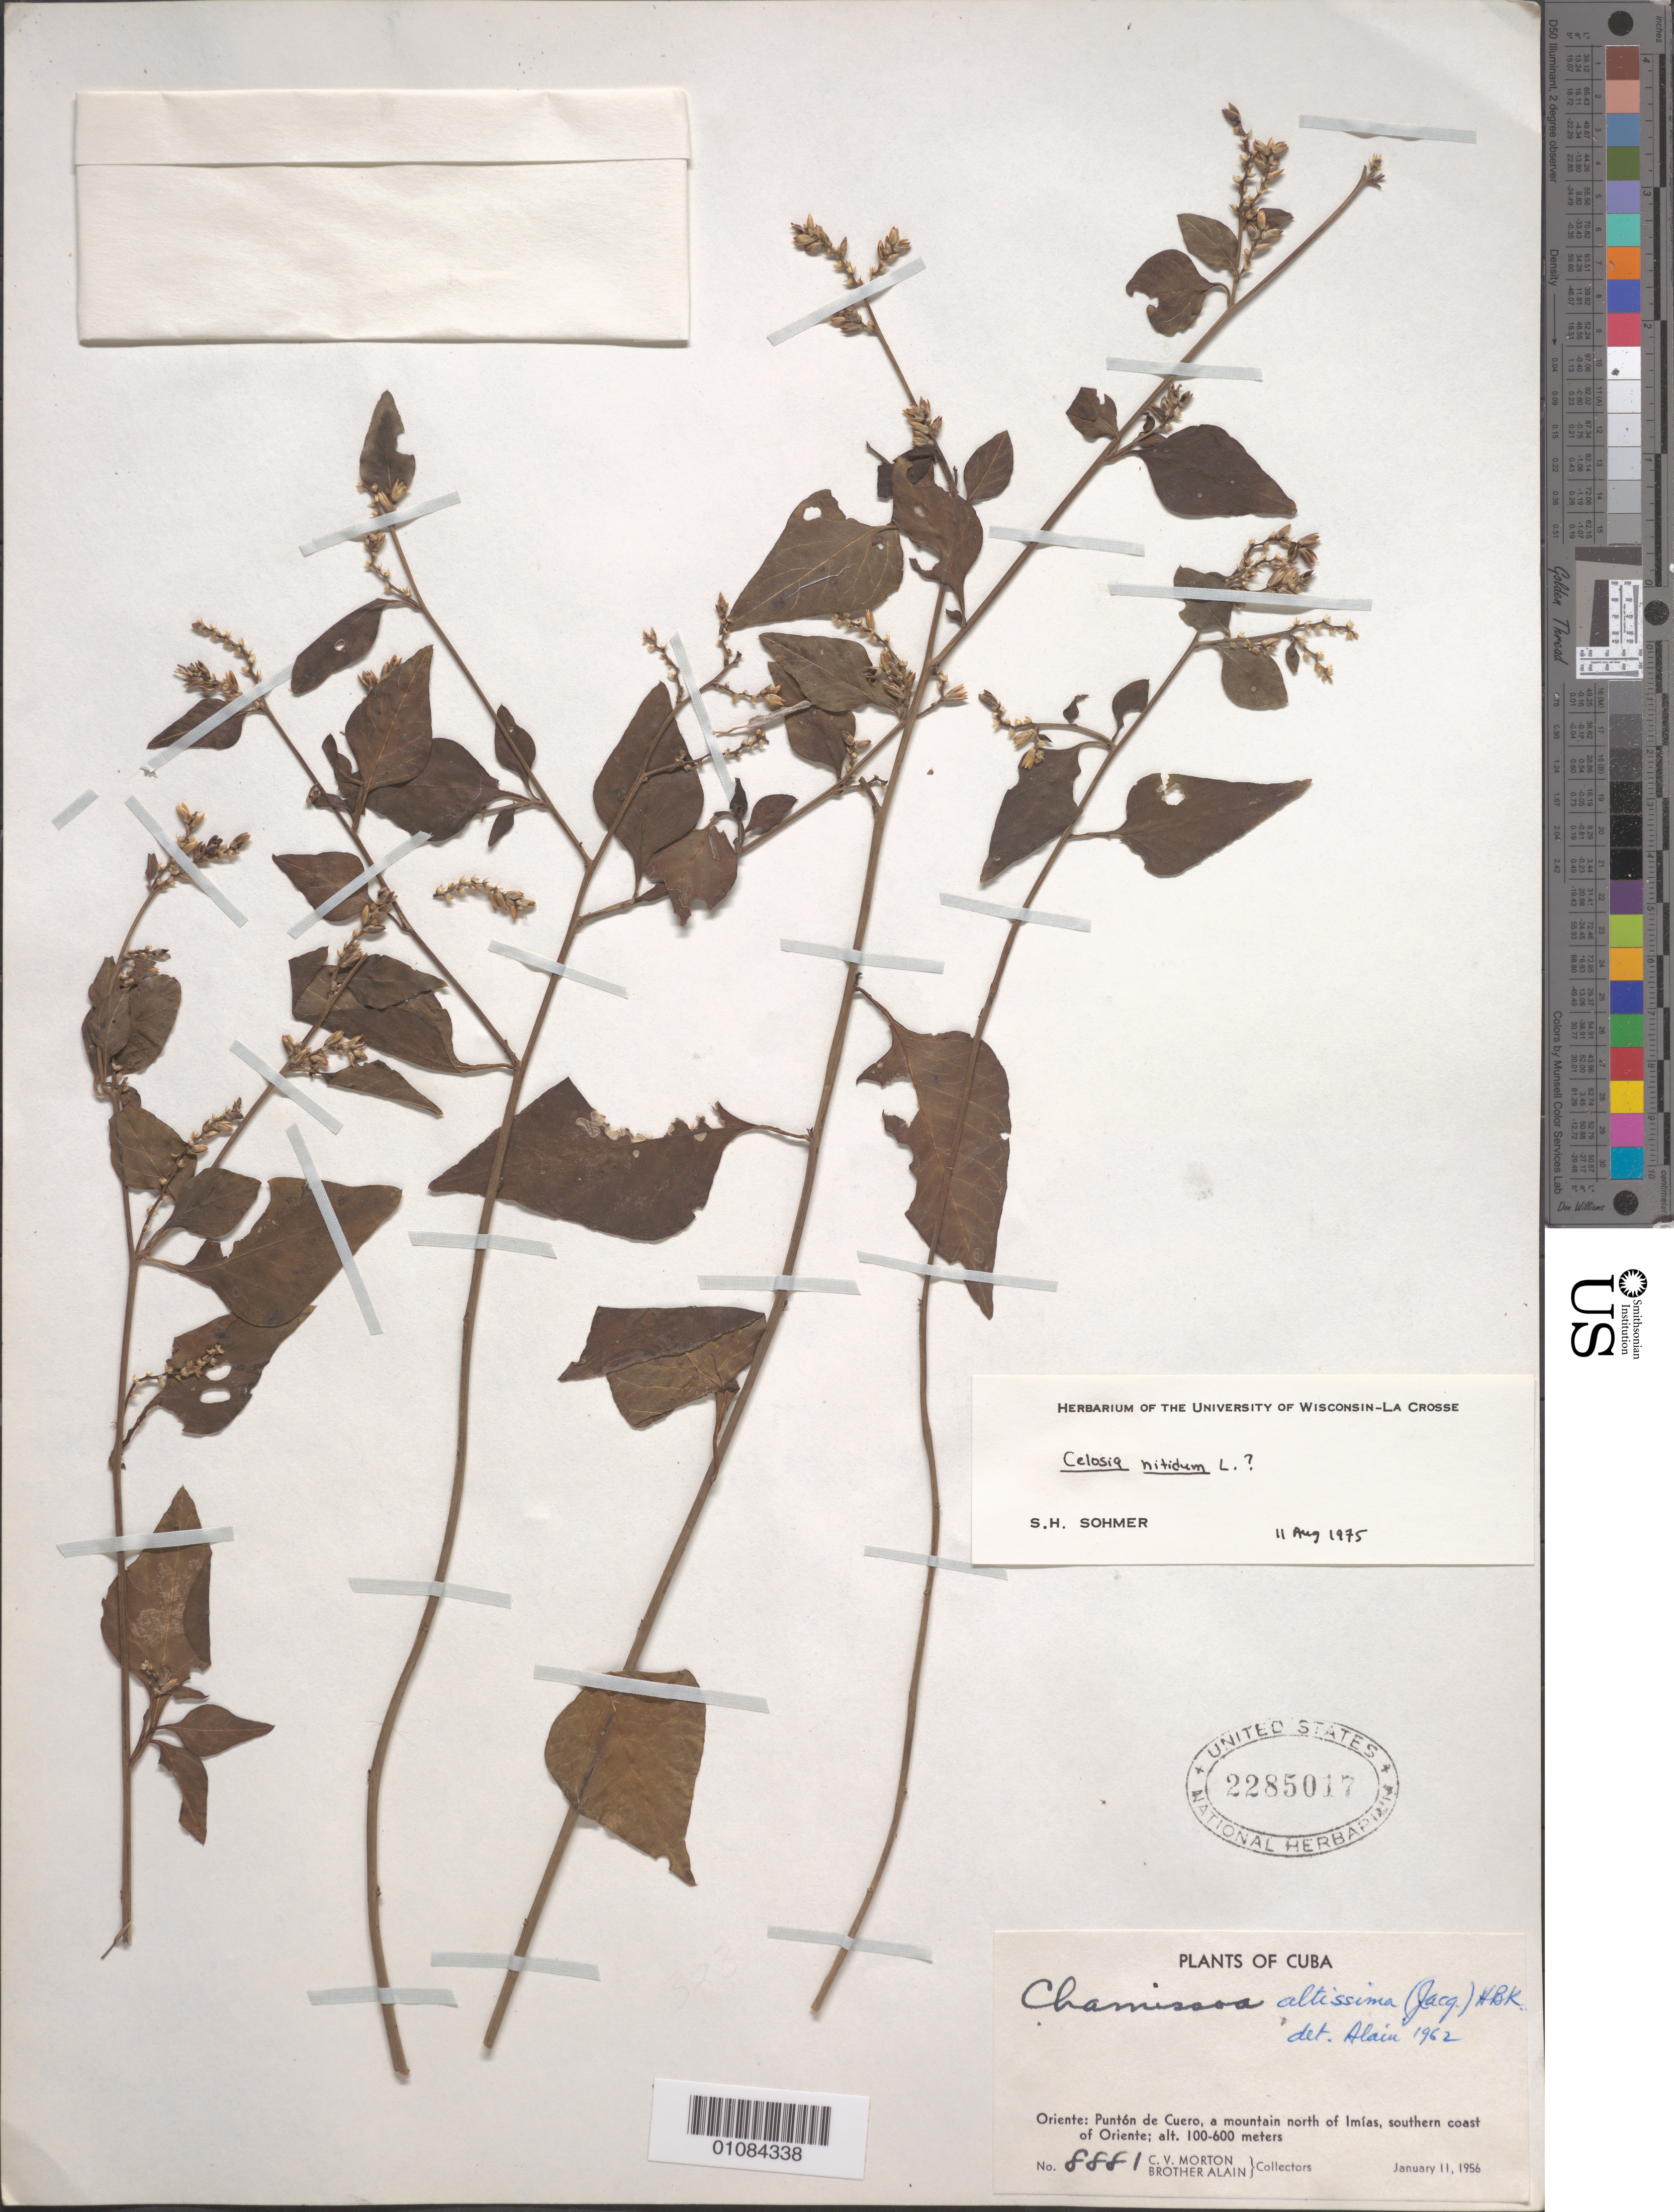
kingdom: Plantae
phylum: Tracheophyta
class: Magnoliopsida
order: Caryophyllales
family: Amaranthaceae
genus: Chamissoa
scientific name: Chamissoa altissima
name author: (Jacq.) Kunth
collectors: C. V. Morton & A. H. Liogier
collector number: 8881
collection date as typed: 11 Jan 1956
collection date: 1956-01-11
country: Cuba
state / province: Guantanamo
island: Cuba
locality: Oriente: PUnton de Cuero, a mountain N of Imias, S coast of Oriente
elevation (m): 100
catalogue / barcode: US 2285017